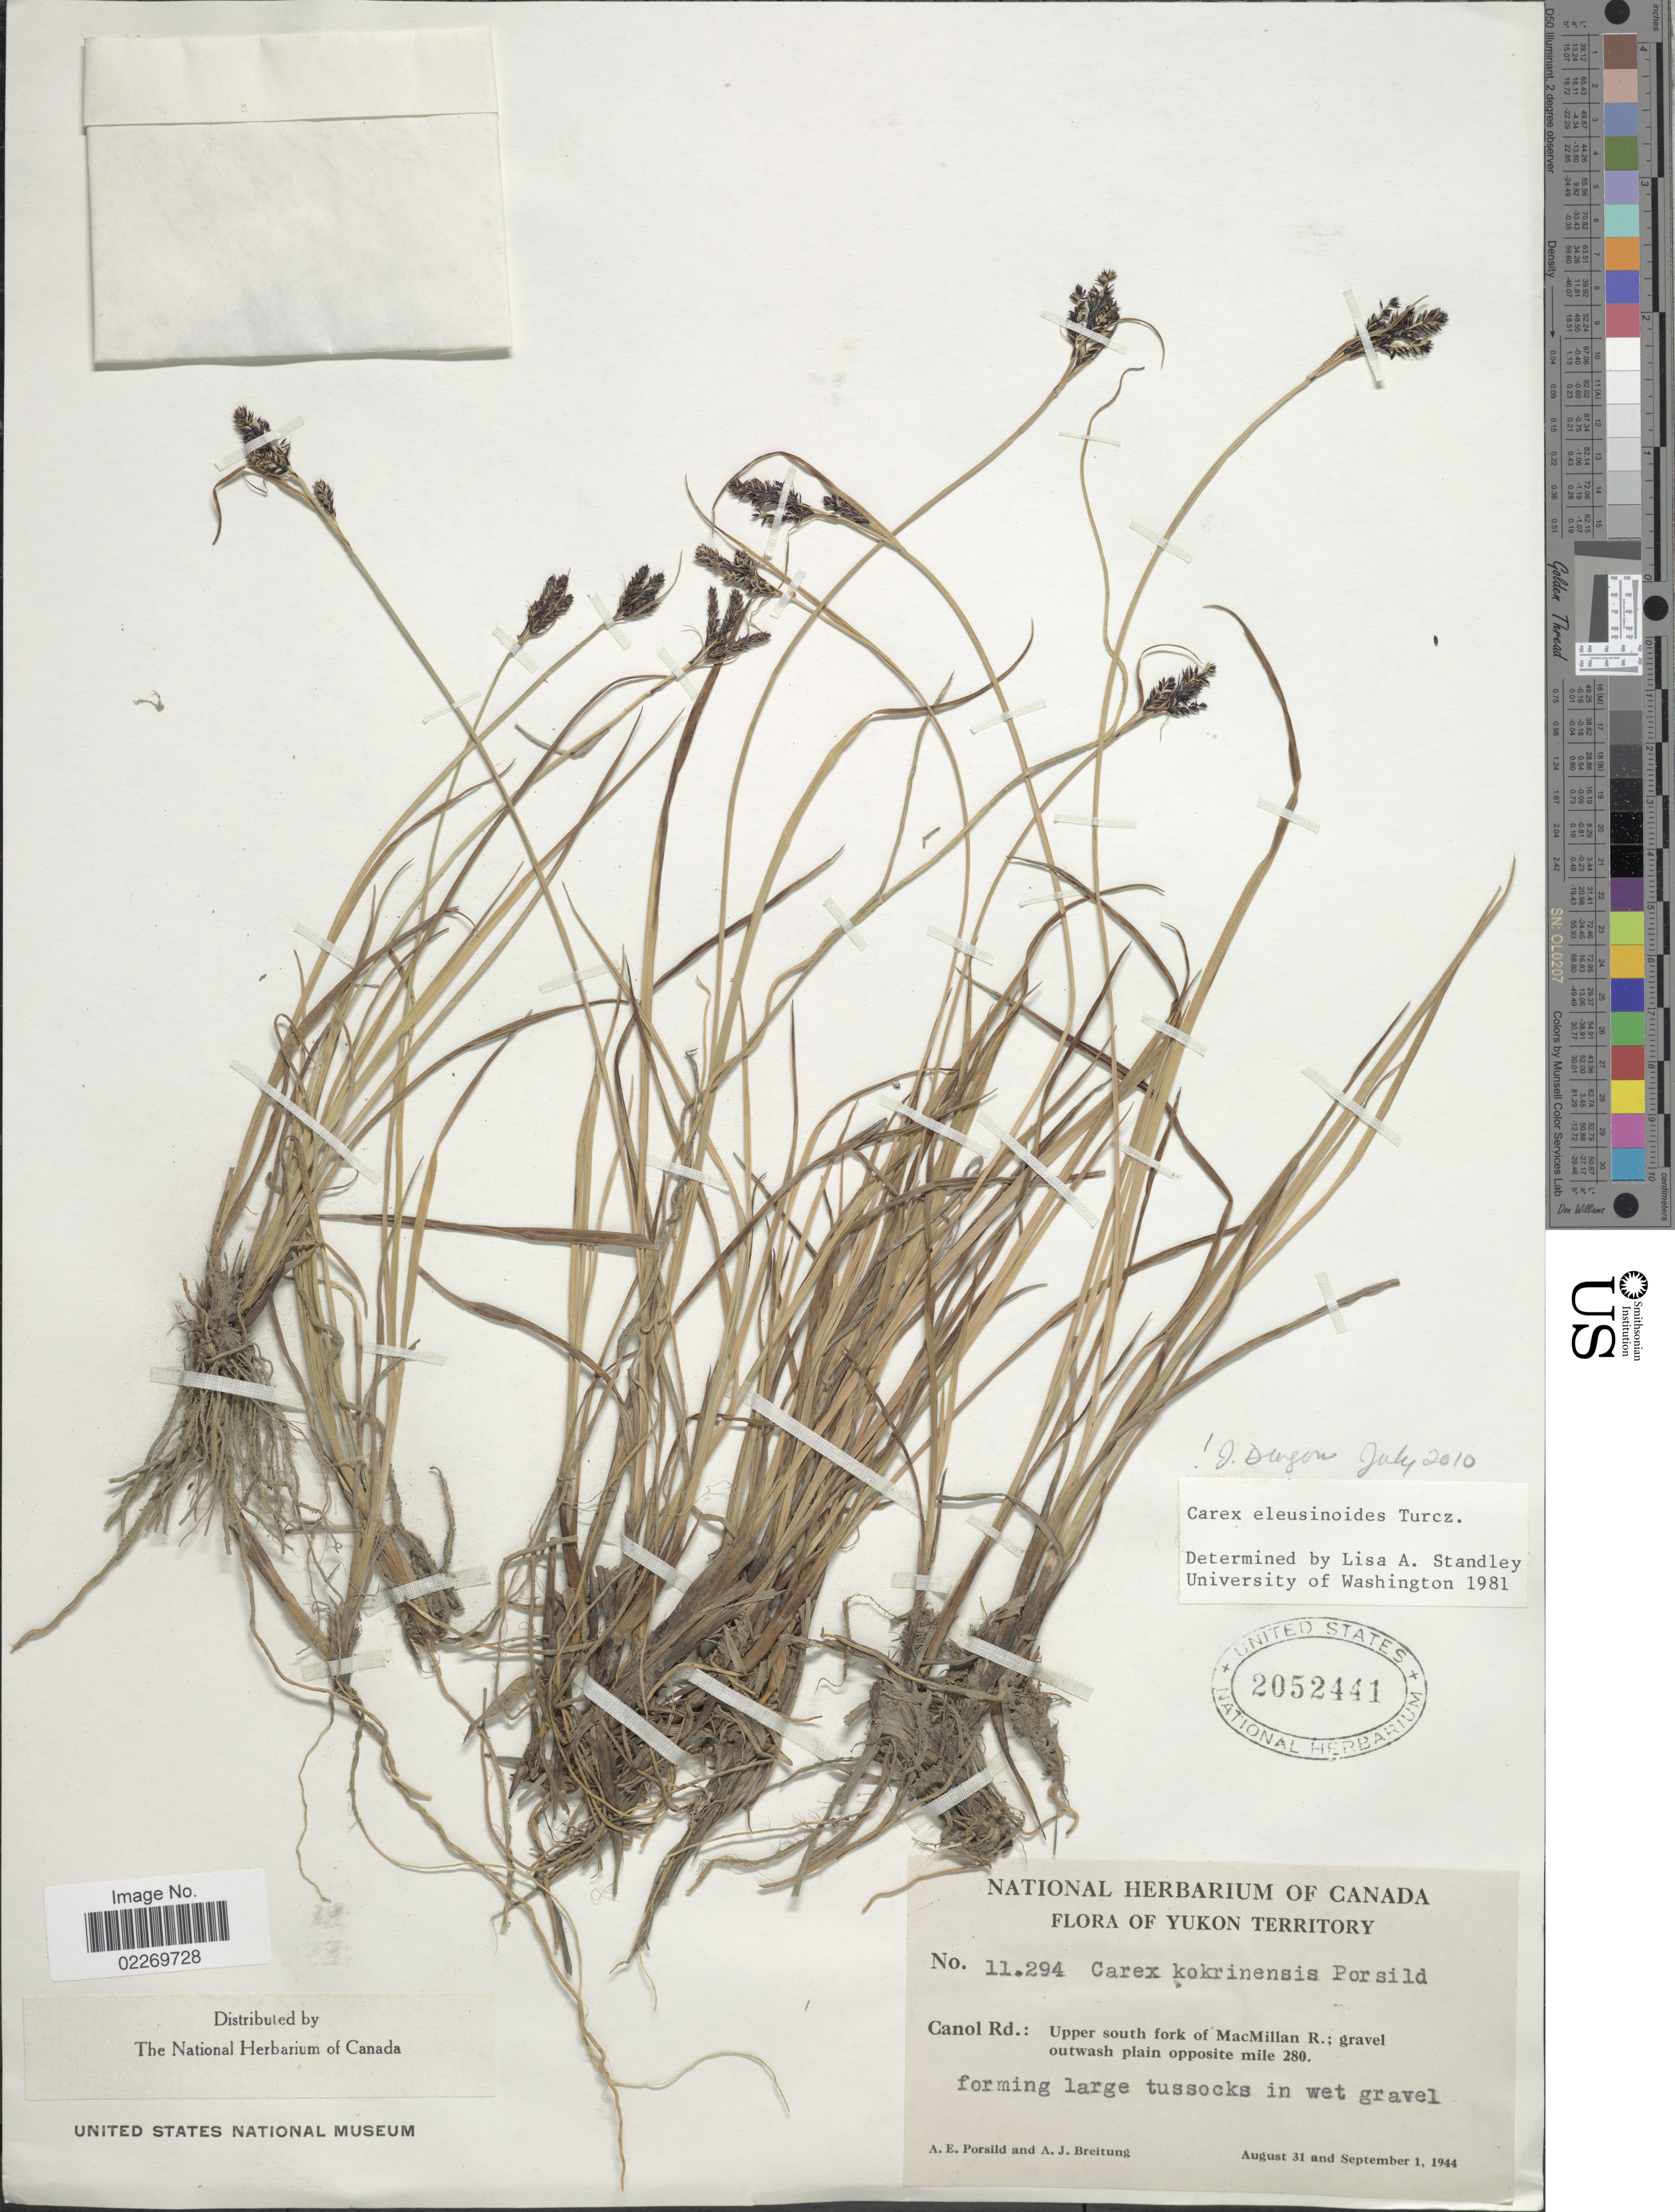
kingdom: Plantae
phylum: Tracheophyta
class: Liliopsida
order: Poales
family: Cyperaceae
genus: Carex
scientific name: Carex eleusinoides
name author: Turcz. ex Kunth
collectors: A. E. Porsild & A. Breitung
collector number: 11294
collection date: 1944-08-31/1944-09-01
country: Canada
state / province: Yukon Territory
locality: Canol Rd.: Upper south fork of MacMillan R.; gravel outwash plain opposite mile 280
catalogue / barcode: US 2052441